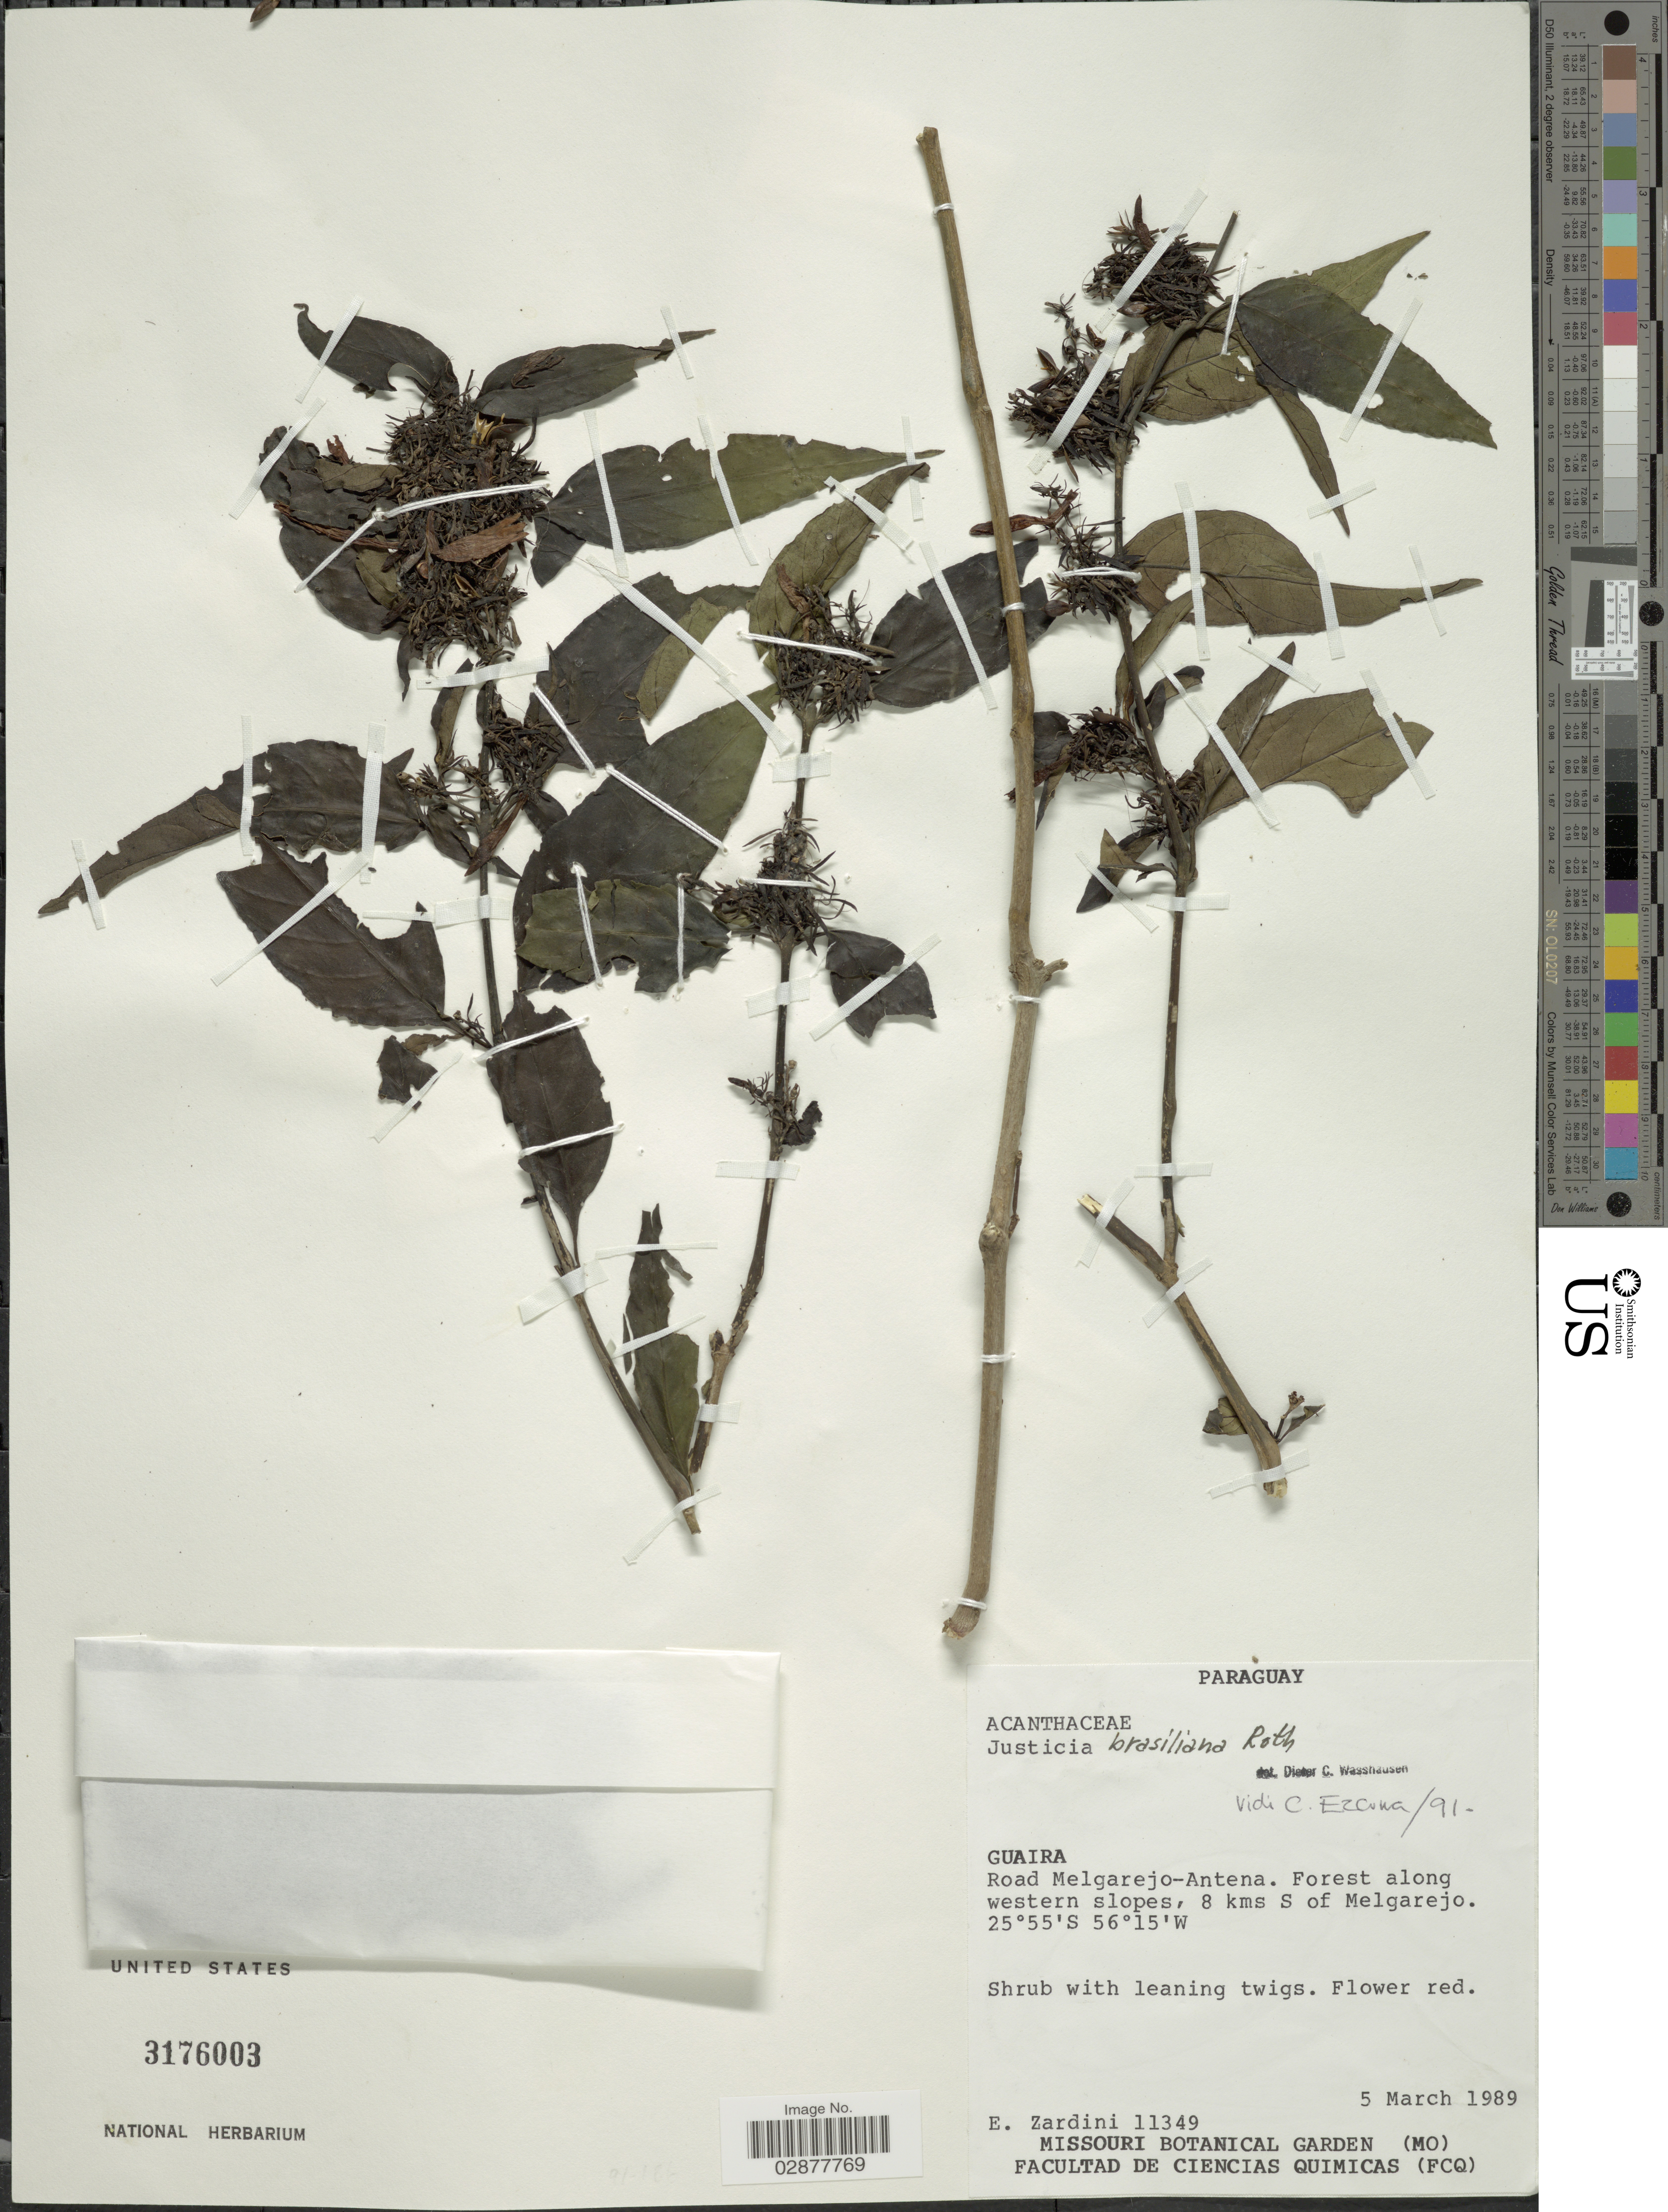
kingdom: Plantae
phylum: Tracheophyta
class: Magnoliopsida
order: Lamiales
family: Acanthaceae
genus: Justicia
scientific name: Justicia brasiliana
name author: Roth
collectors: E. Zardini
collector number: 11349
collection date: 1989-03-05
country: Paraguay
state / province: Guaira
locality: Road Melgarejo-Antena. Forest along western slopes, 8 kms S of Melgarejo.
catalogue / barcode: US 3176003